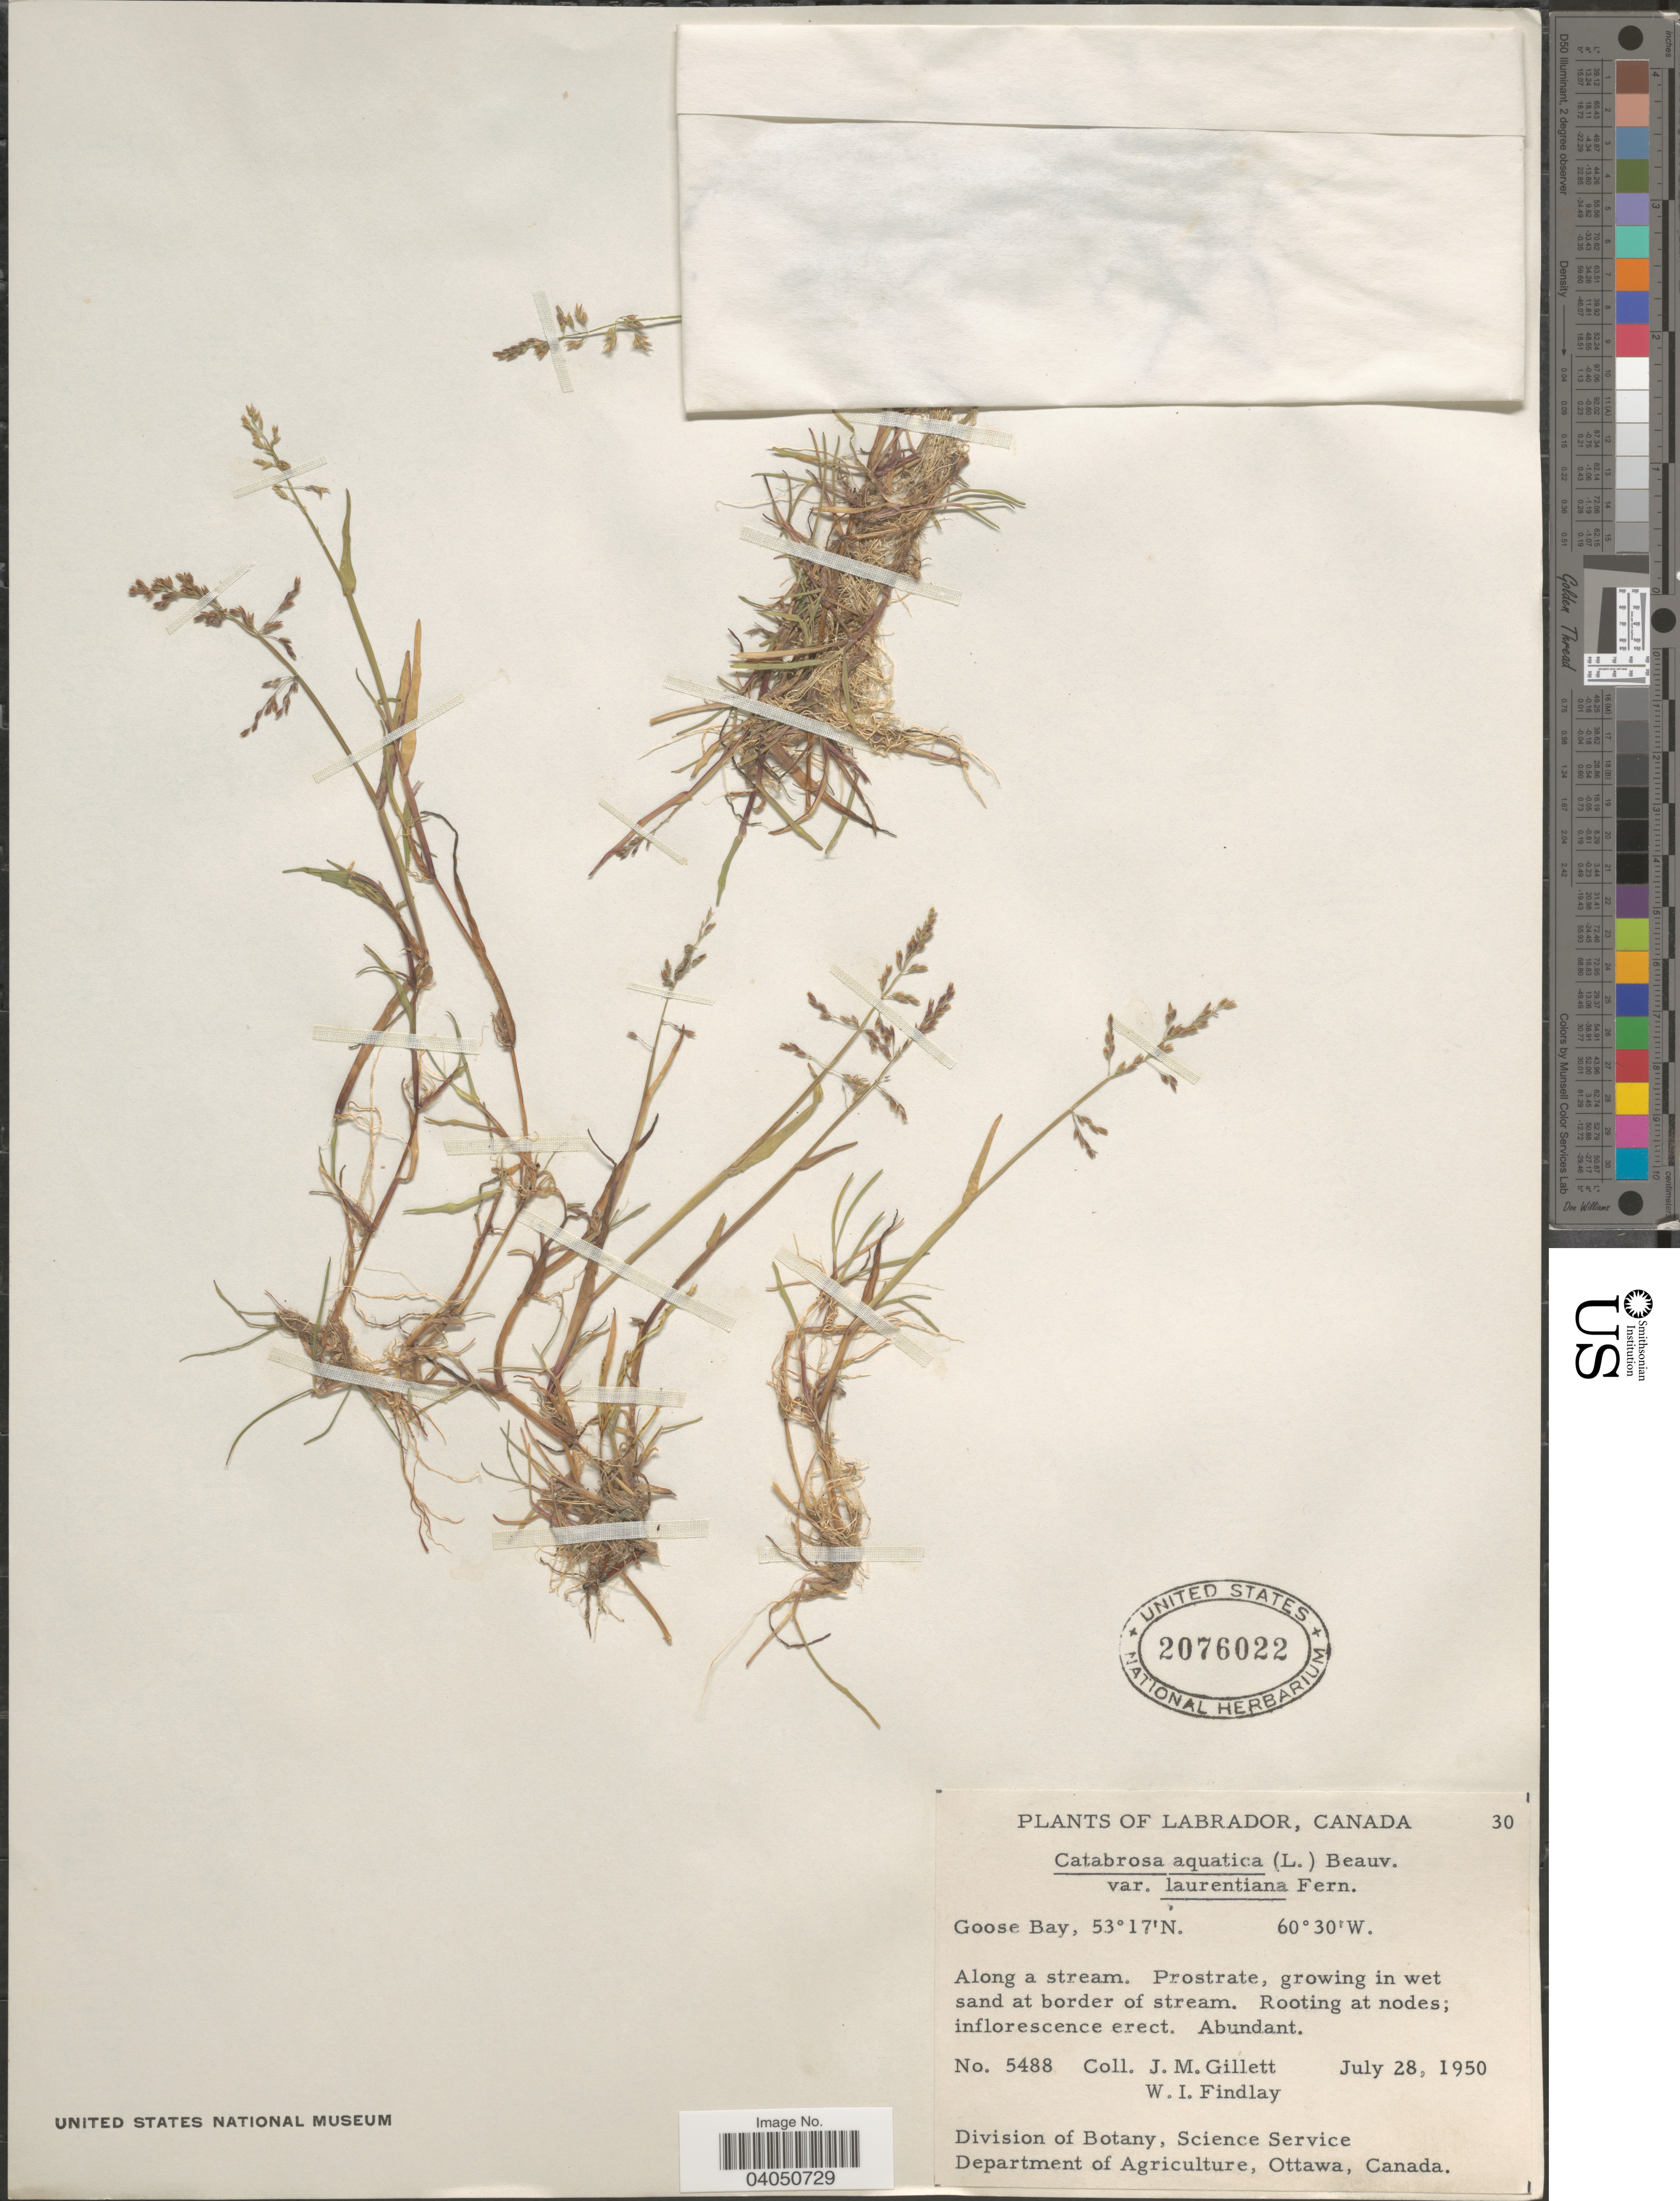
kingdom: Plantae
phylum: Tracheophyta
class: Liliopsida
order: Poales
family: Poaceae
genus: Catabrosa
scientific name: Catabrosa aquatica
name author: (L.) P. Beauv.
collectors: J. M. Gillett & W. Findlay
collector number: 5488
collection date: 1950-07-28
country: Canada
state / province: Newfoundland and Labrador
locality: Labrador. Goose Bay. Along a stream.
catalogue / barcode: US 2076022